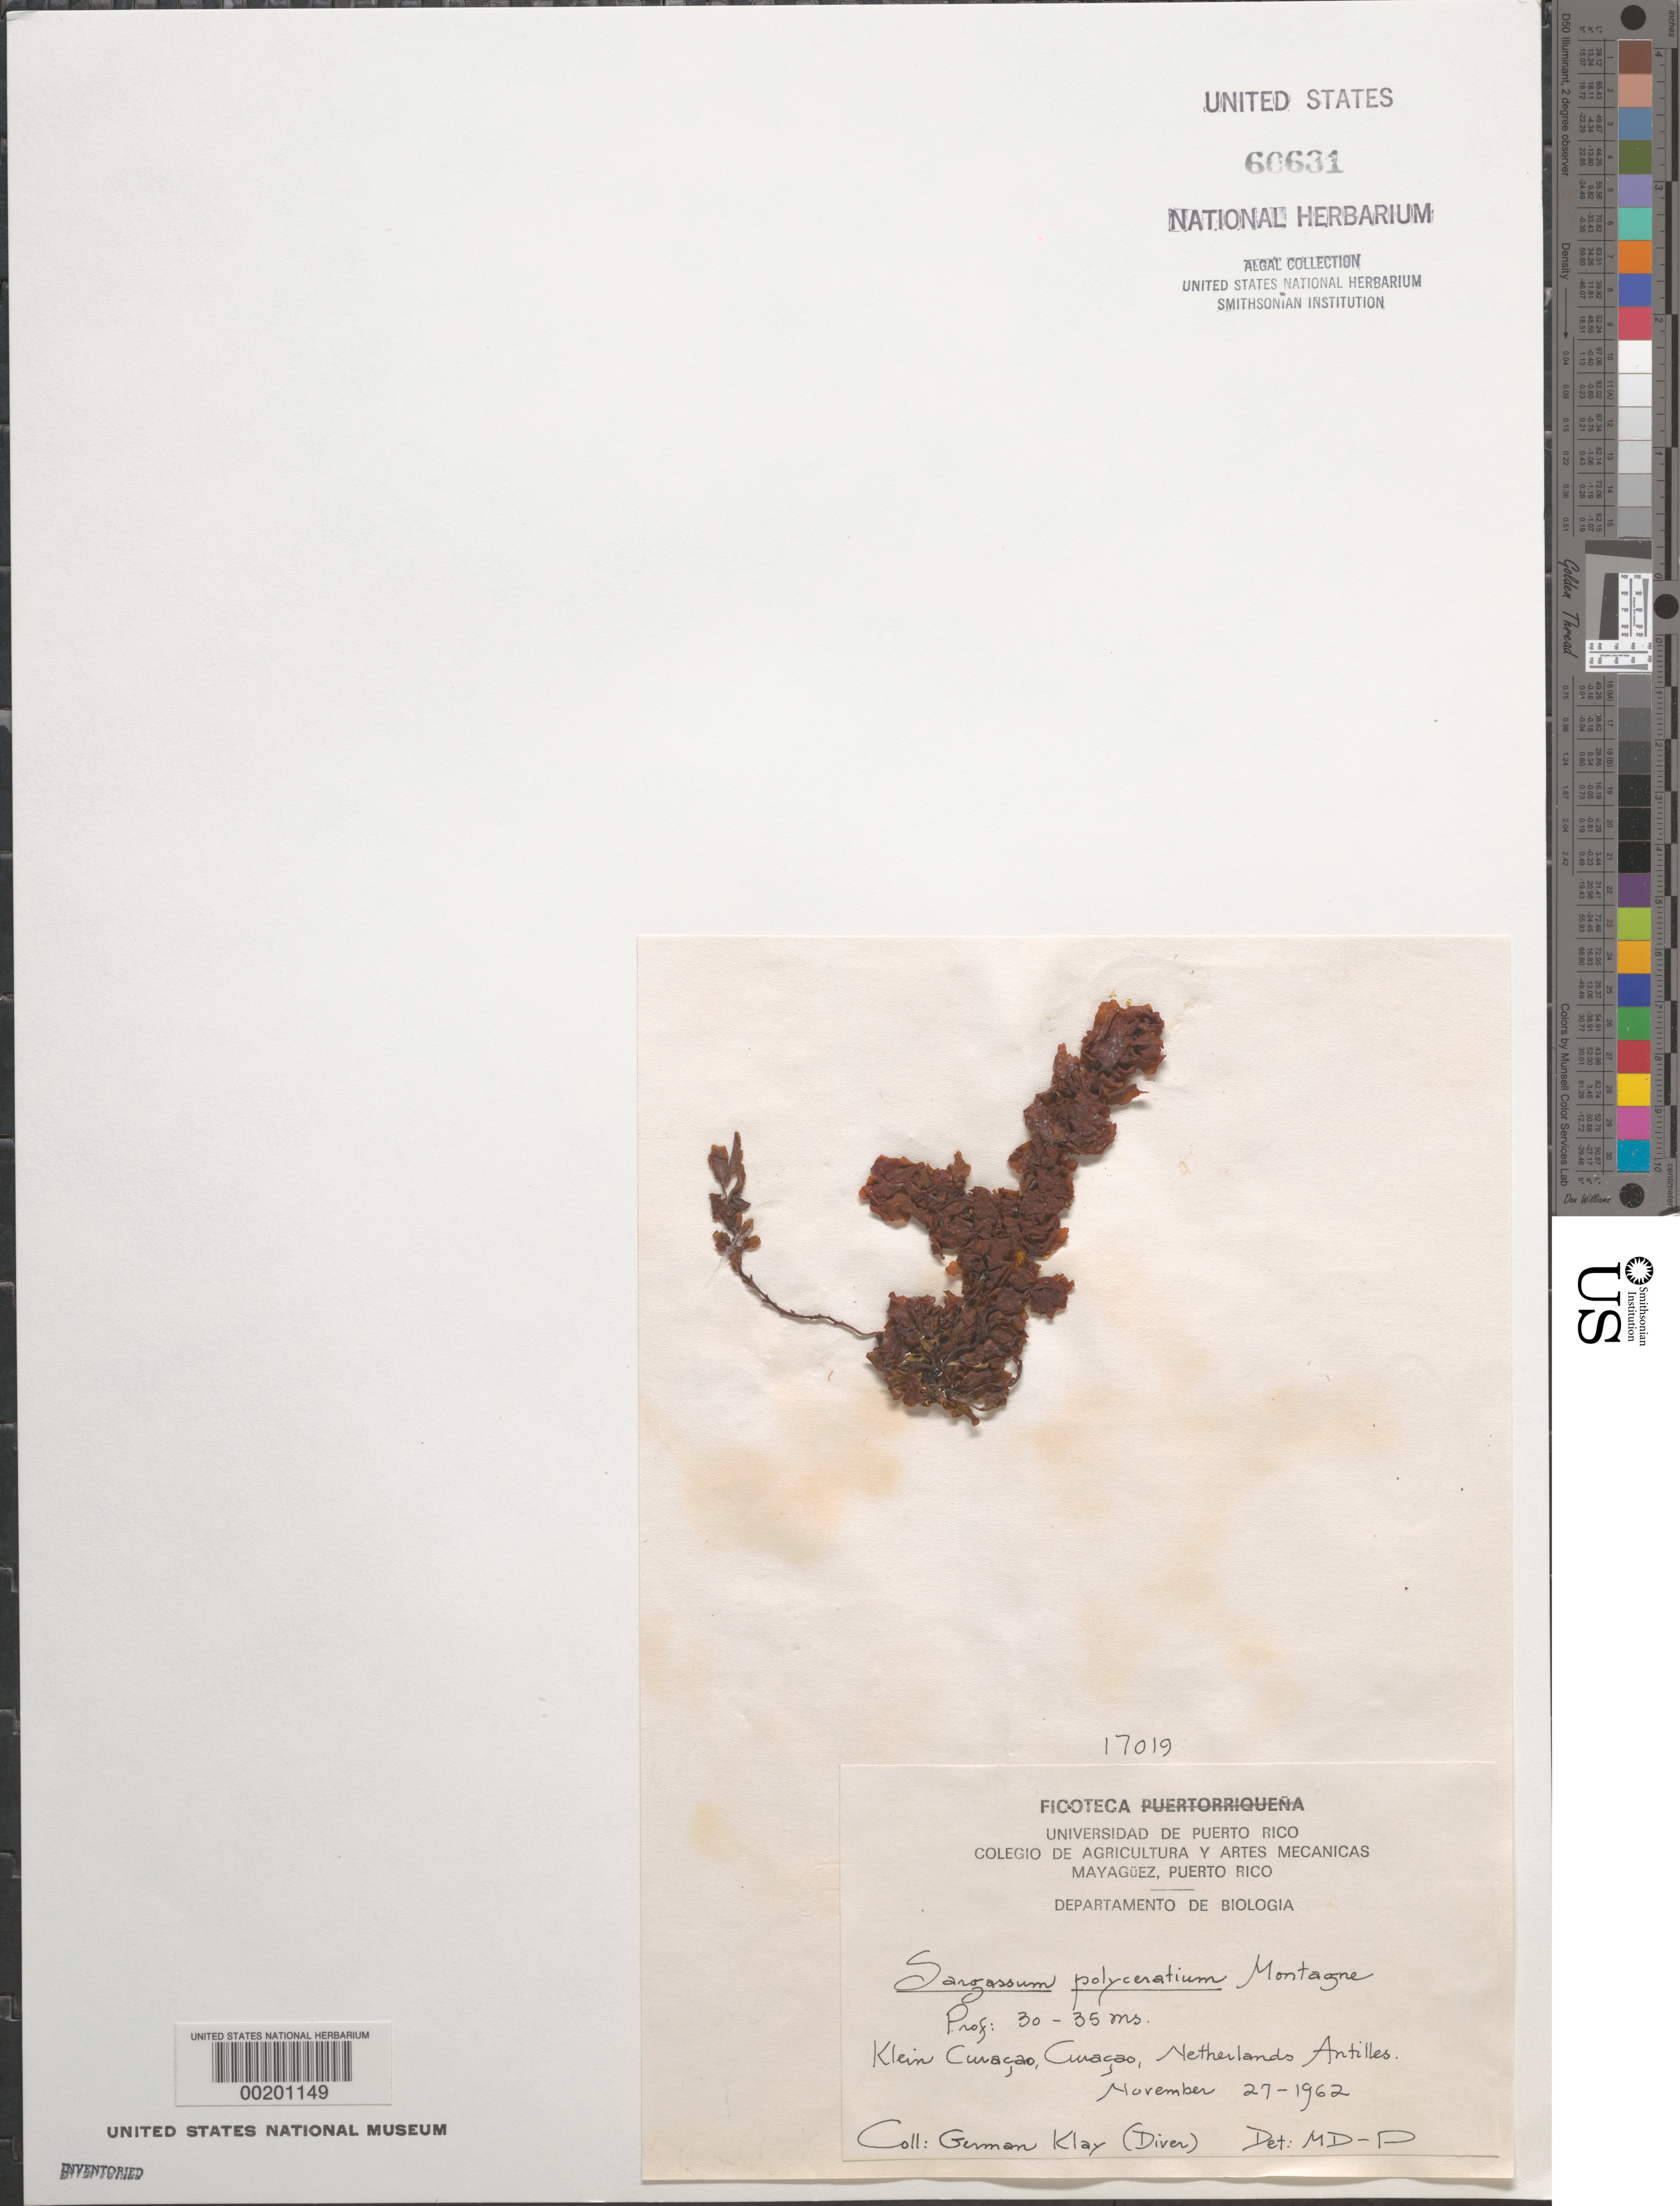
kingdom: Chromista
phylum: Ochrophyta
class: Phaeophyceae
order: Fucales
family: Sargassaceae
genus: Sargassum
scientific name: Sargassum polyceratium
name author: Mont.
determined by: Diaz-Piferrer, M.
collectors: G. Klay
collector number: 17019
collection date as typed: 27 Nov 1962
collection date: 1962-11-27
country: Curaçao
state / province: ABC Islands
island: Curaçao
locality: Klein Curacao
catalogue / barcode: US 60631